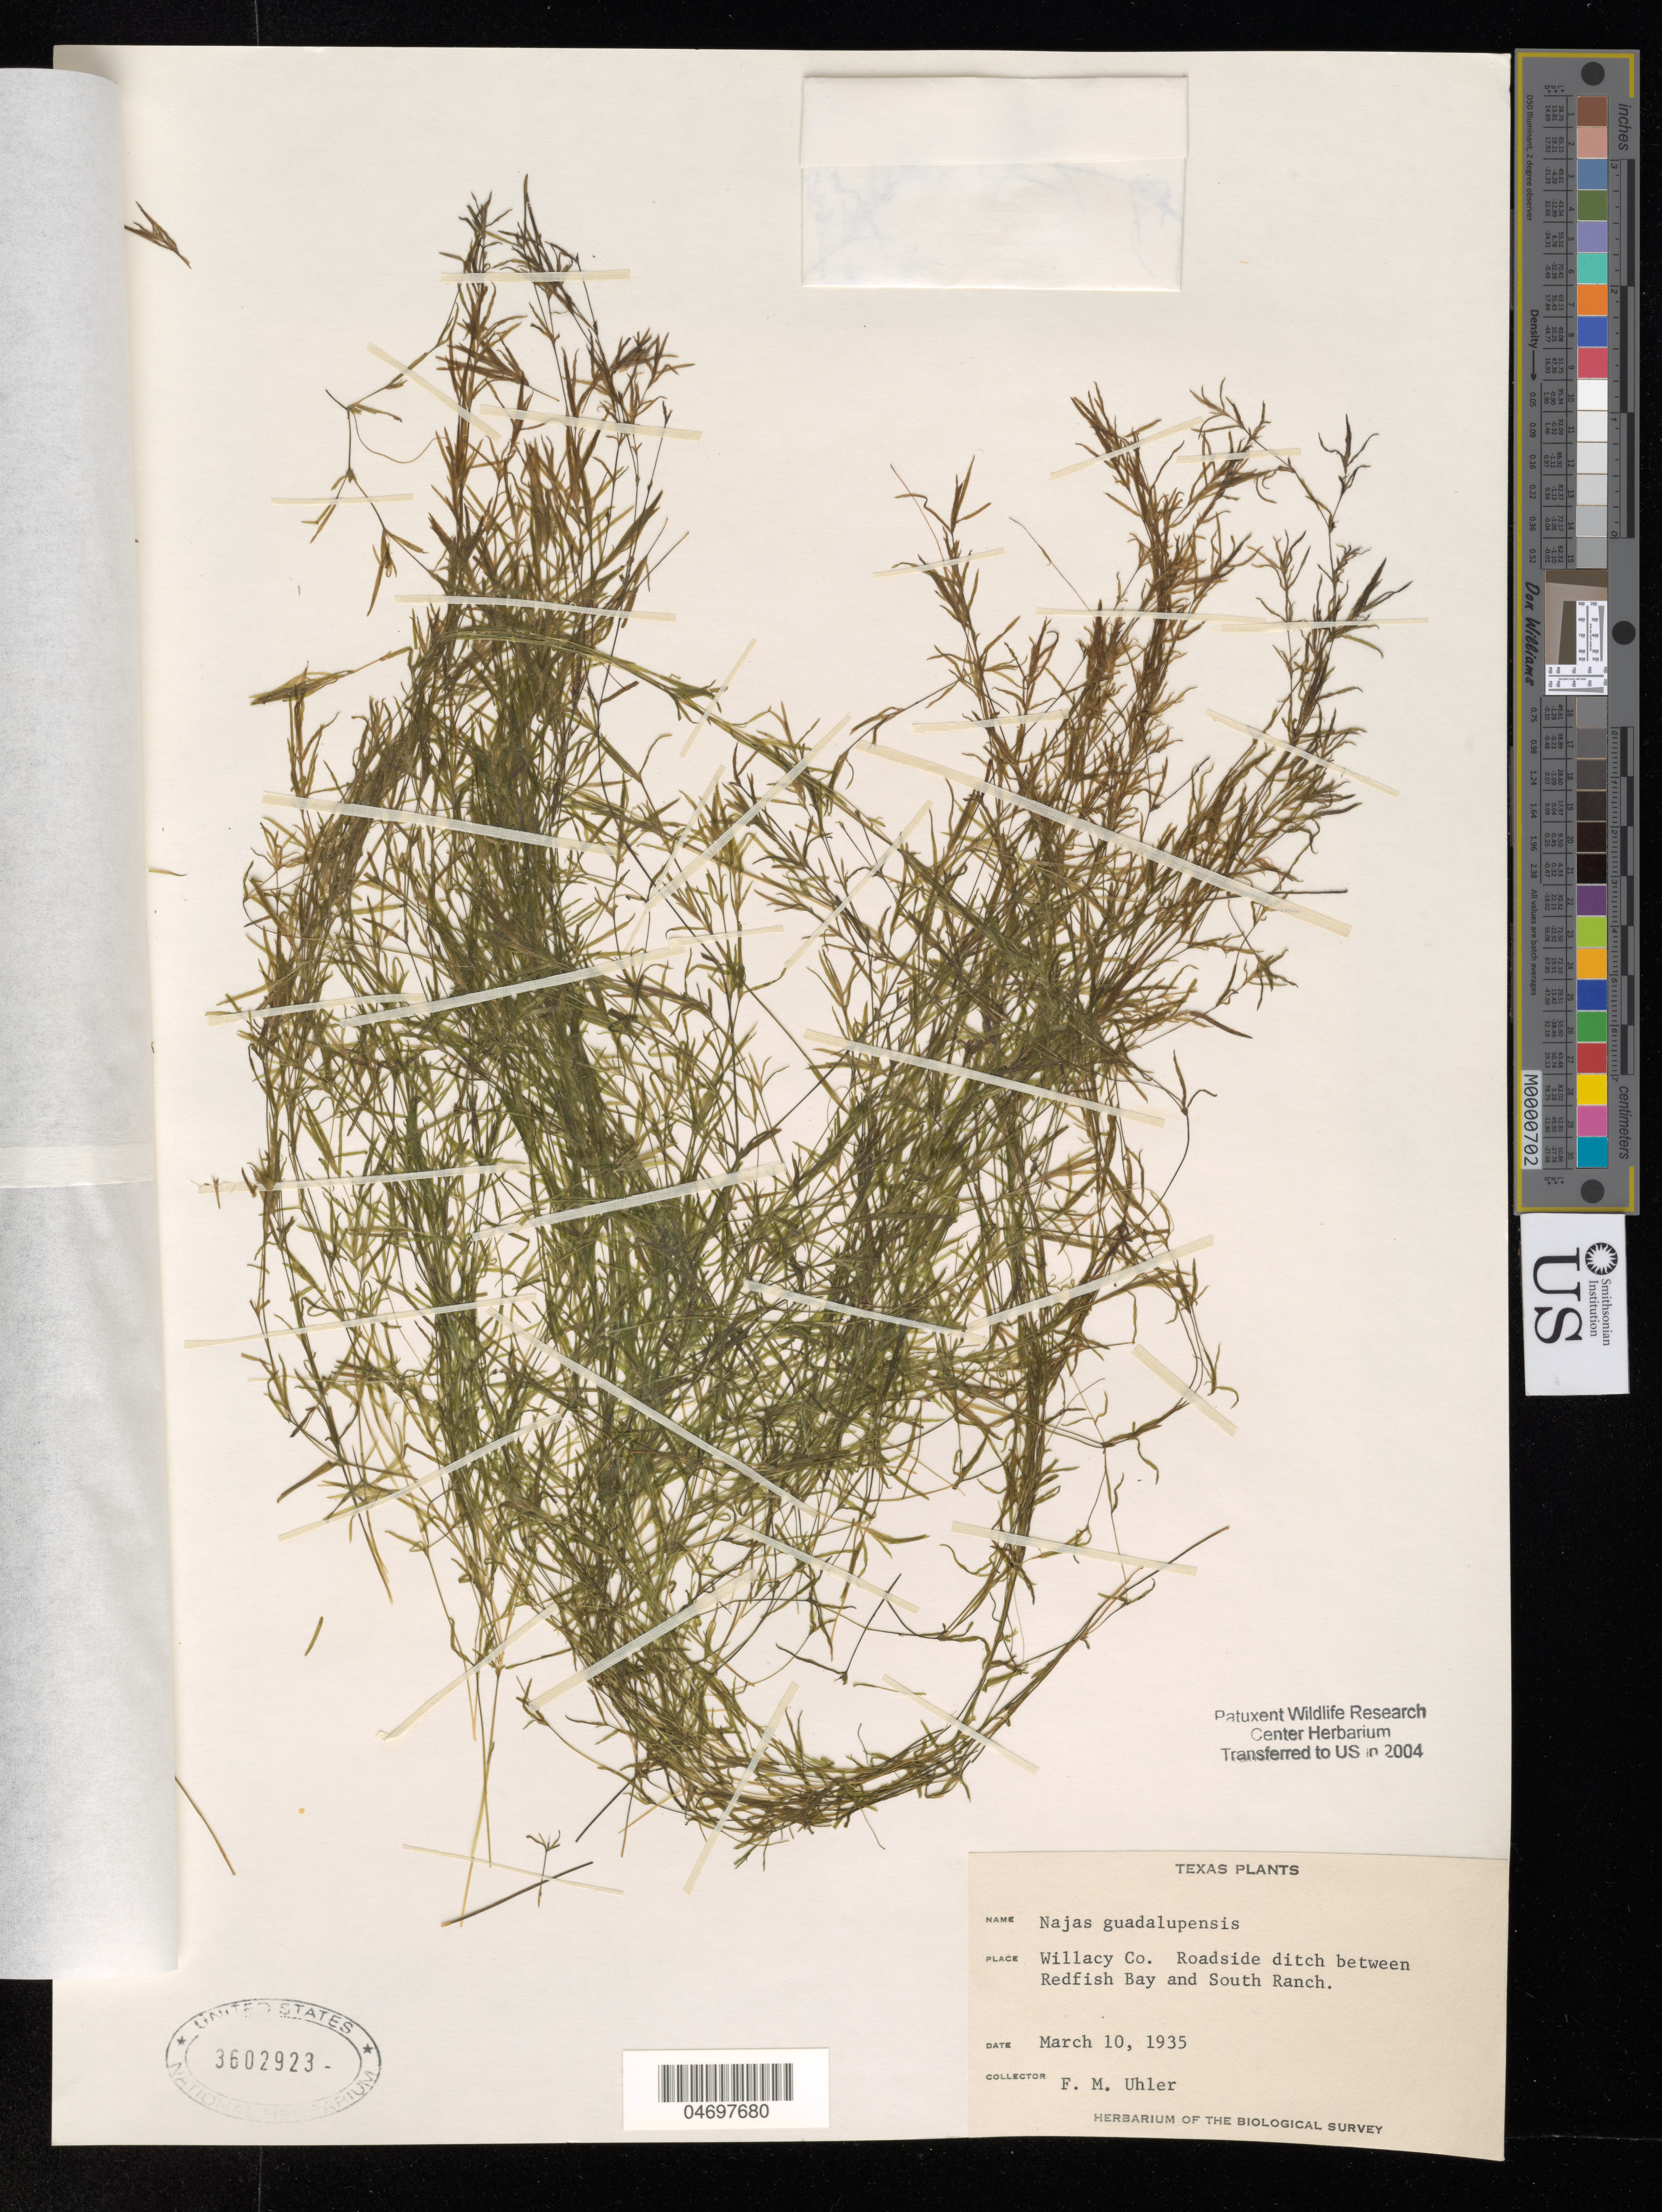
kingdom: Plantae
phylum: Tracheophyta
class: Liliopsida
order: Alismatales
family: Hydrocharitaceae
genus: Najas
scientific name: Najas guadalupensis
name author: (Spreng.) Magnus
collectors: F. M. Uhler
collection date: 1935-03-10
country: United States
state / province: Texas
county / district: Willacy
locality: Bet. Redfish & South Ranch, Roadside Ditch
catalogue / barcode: US 3602923